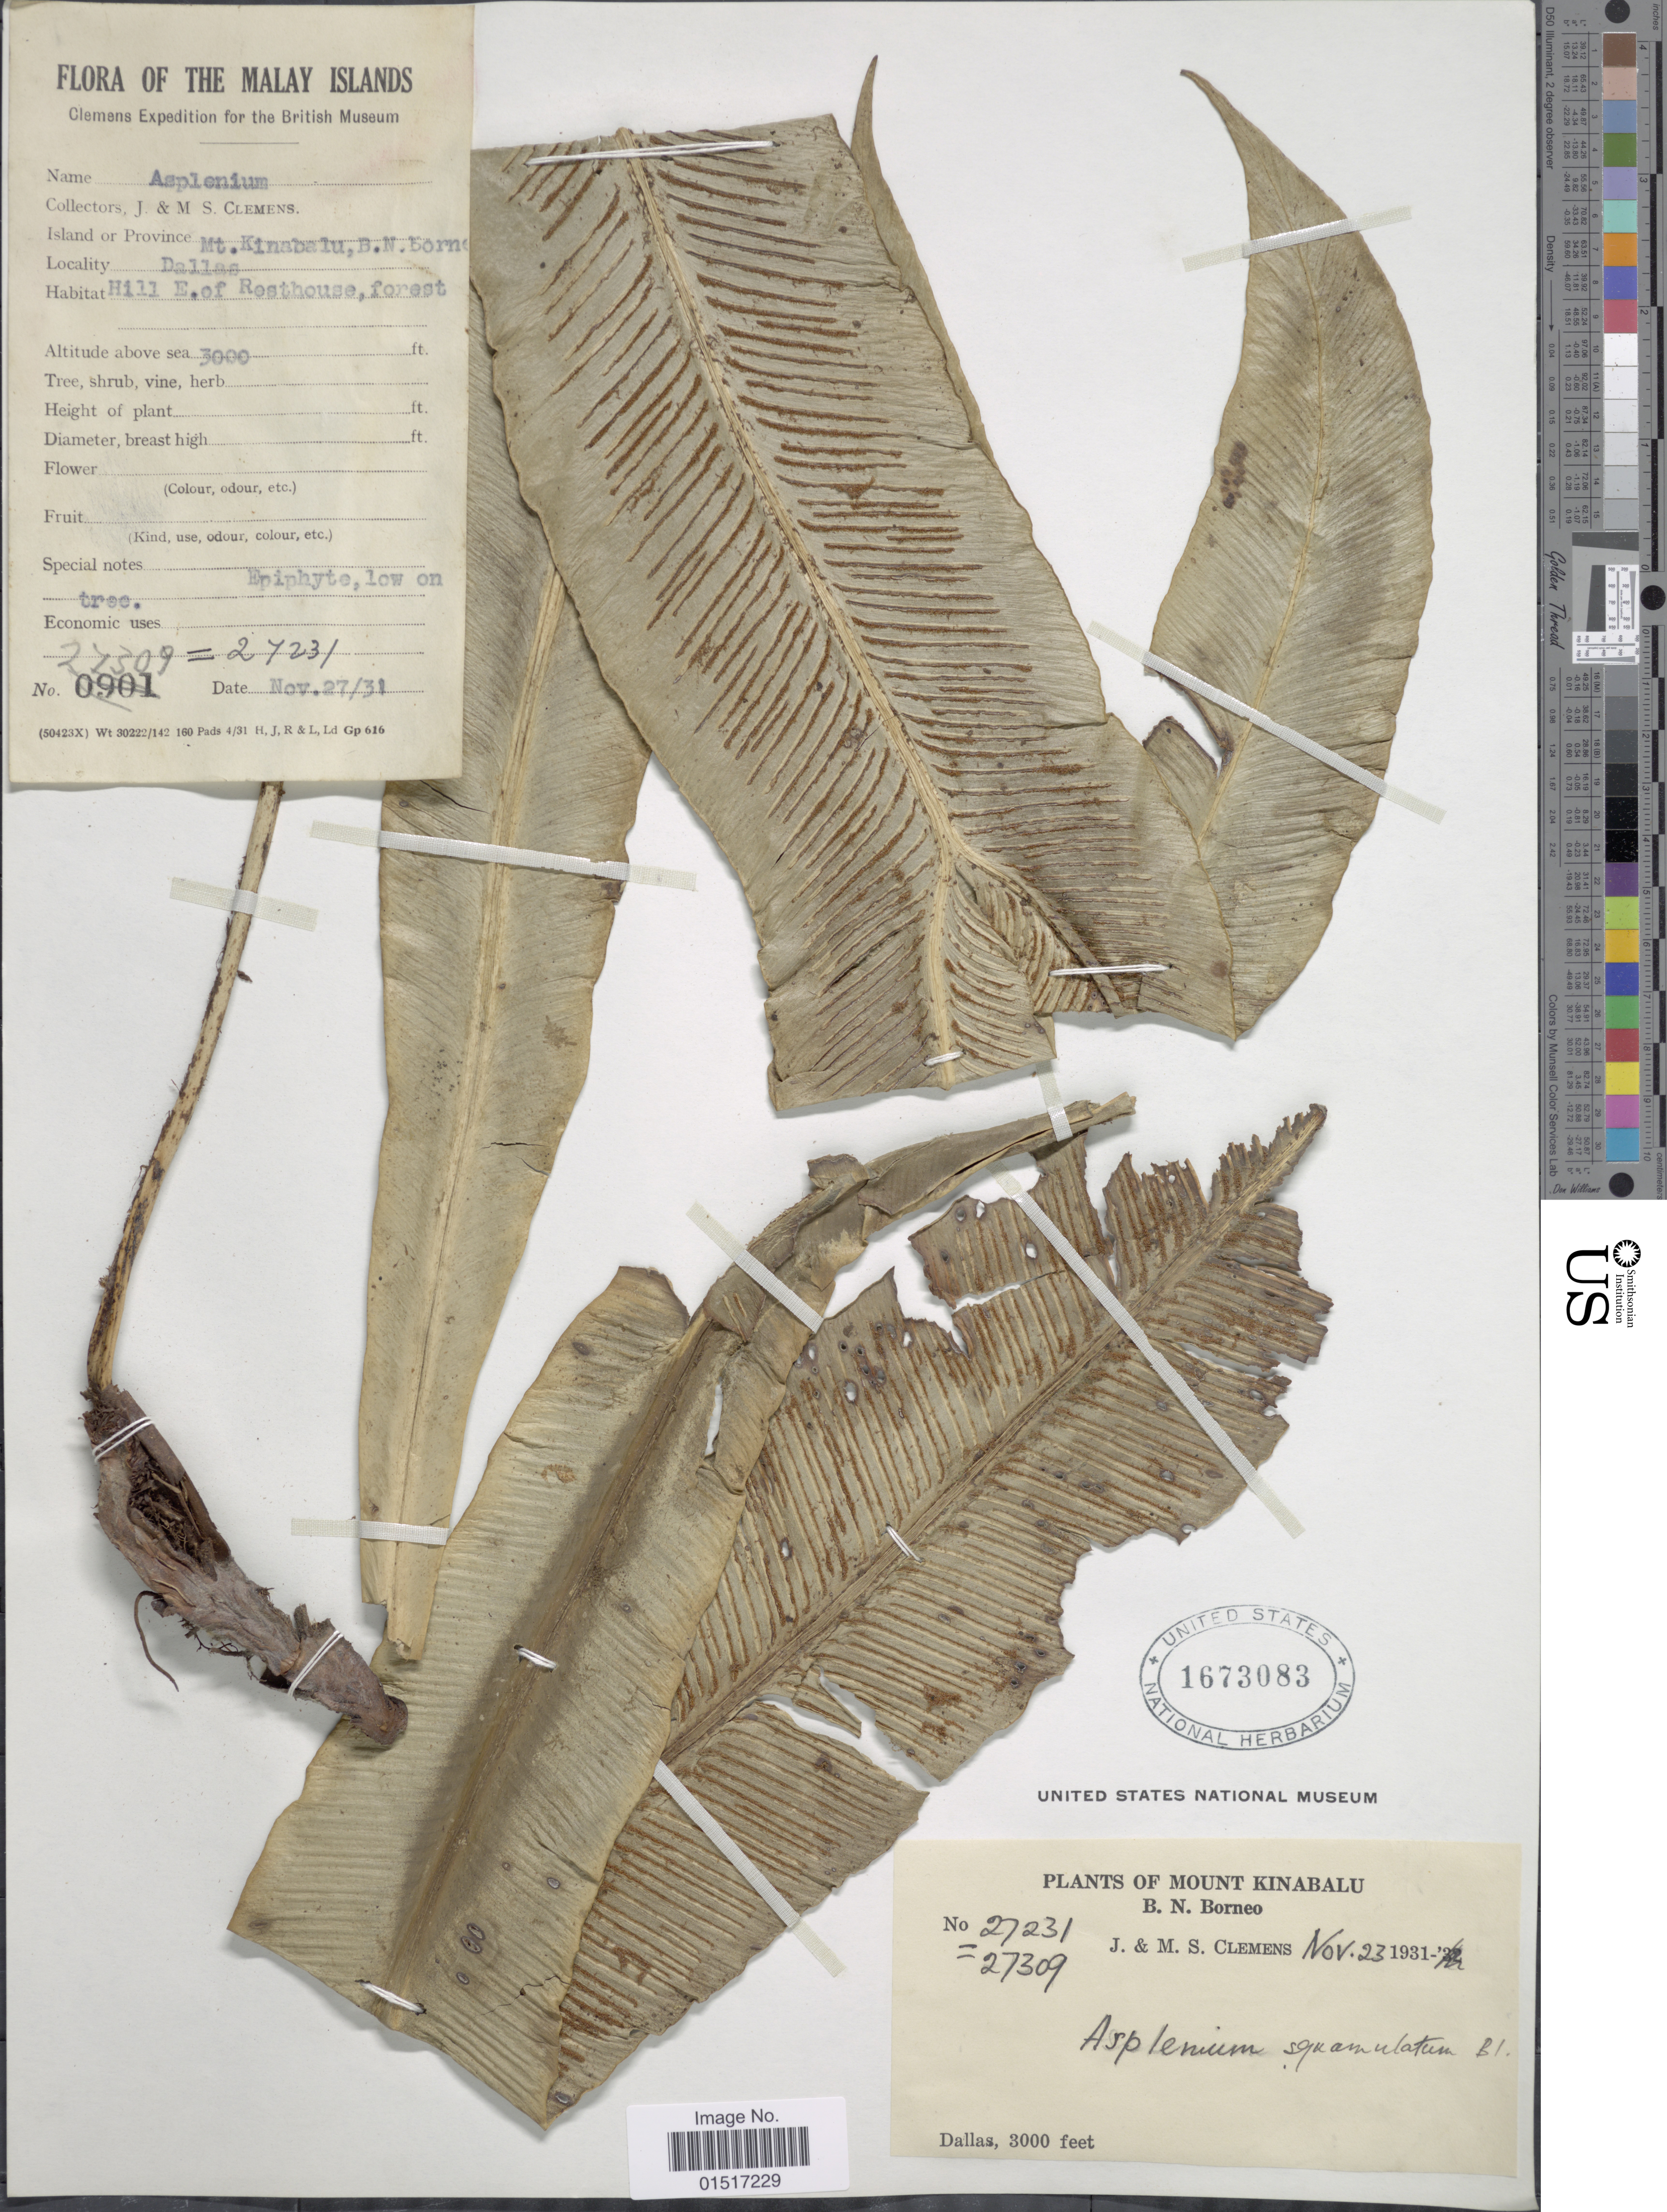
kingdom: Plantae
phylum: Tracheophyta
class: Polypodiopsida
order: Polypodiales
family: Aspleniaceae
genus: Asplenium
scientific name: Asplenium vittiforme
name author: Cav.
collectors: J. Clemens & M. S. Clemens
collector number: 27309=27231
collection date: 1931-11-23/1931-11-27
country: Malaysia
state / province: Sabah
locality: Malay Islands. Mt. Kinabalu, N. N. Borneo. Dallas. Hill E. of Resthouse, forest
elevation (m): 914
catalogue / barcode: US 1673083